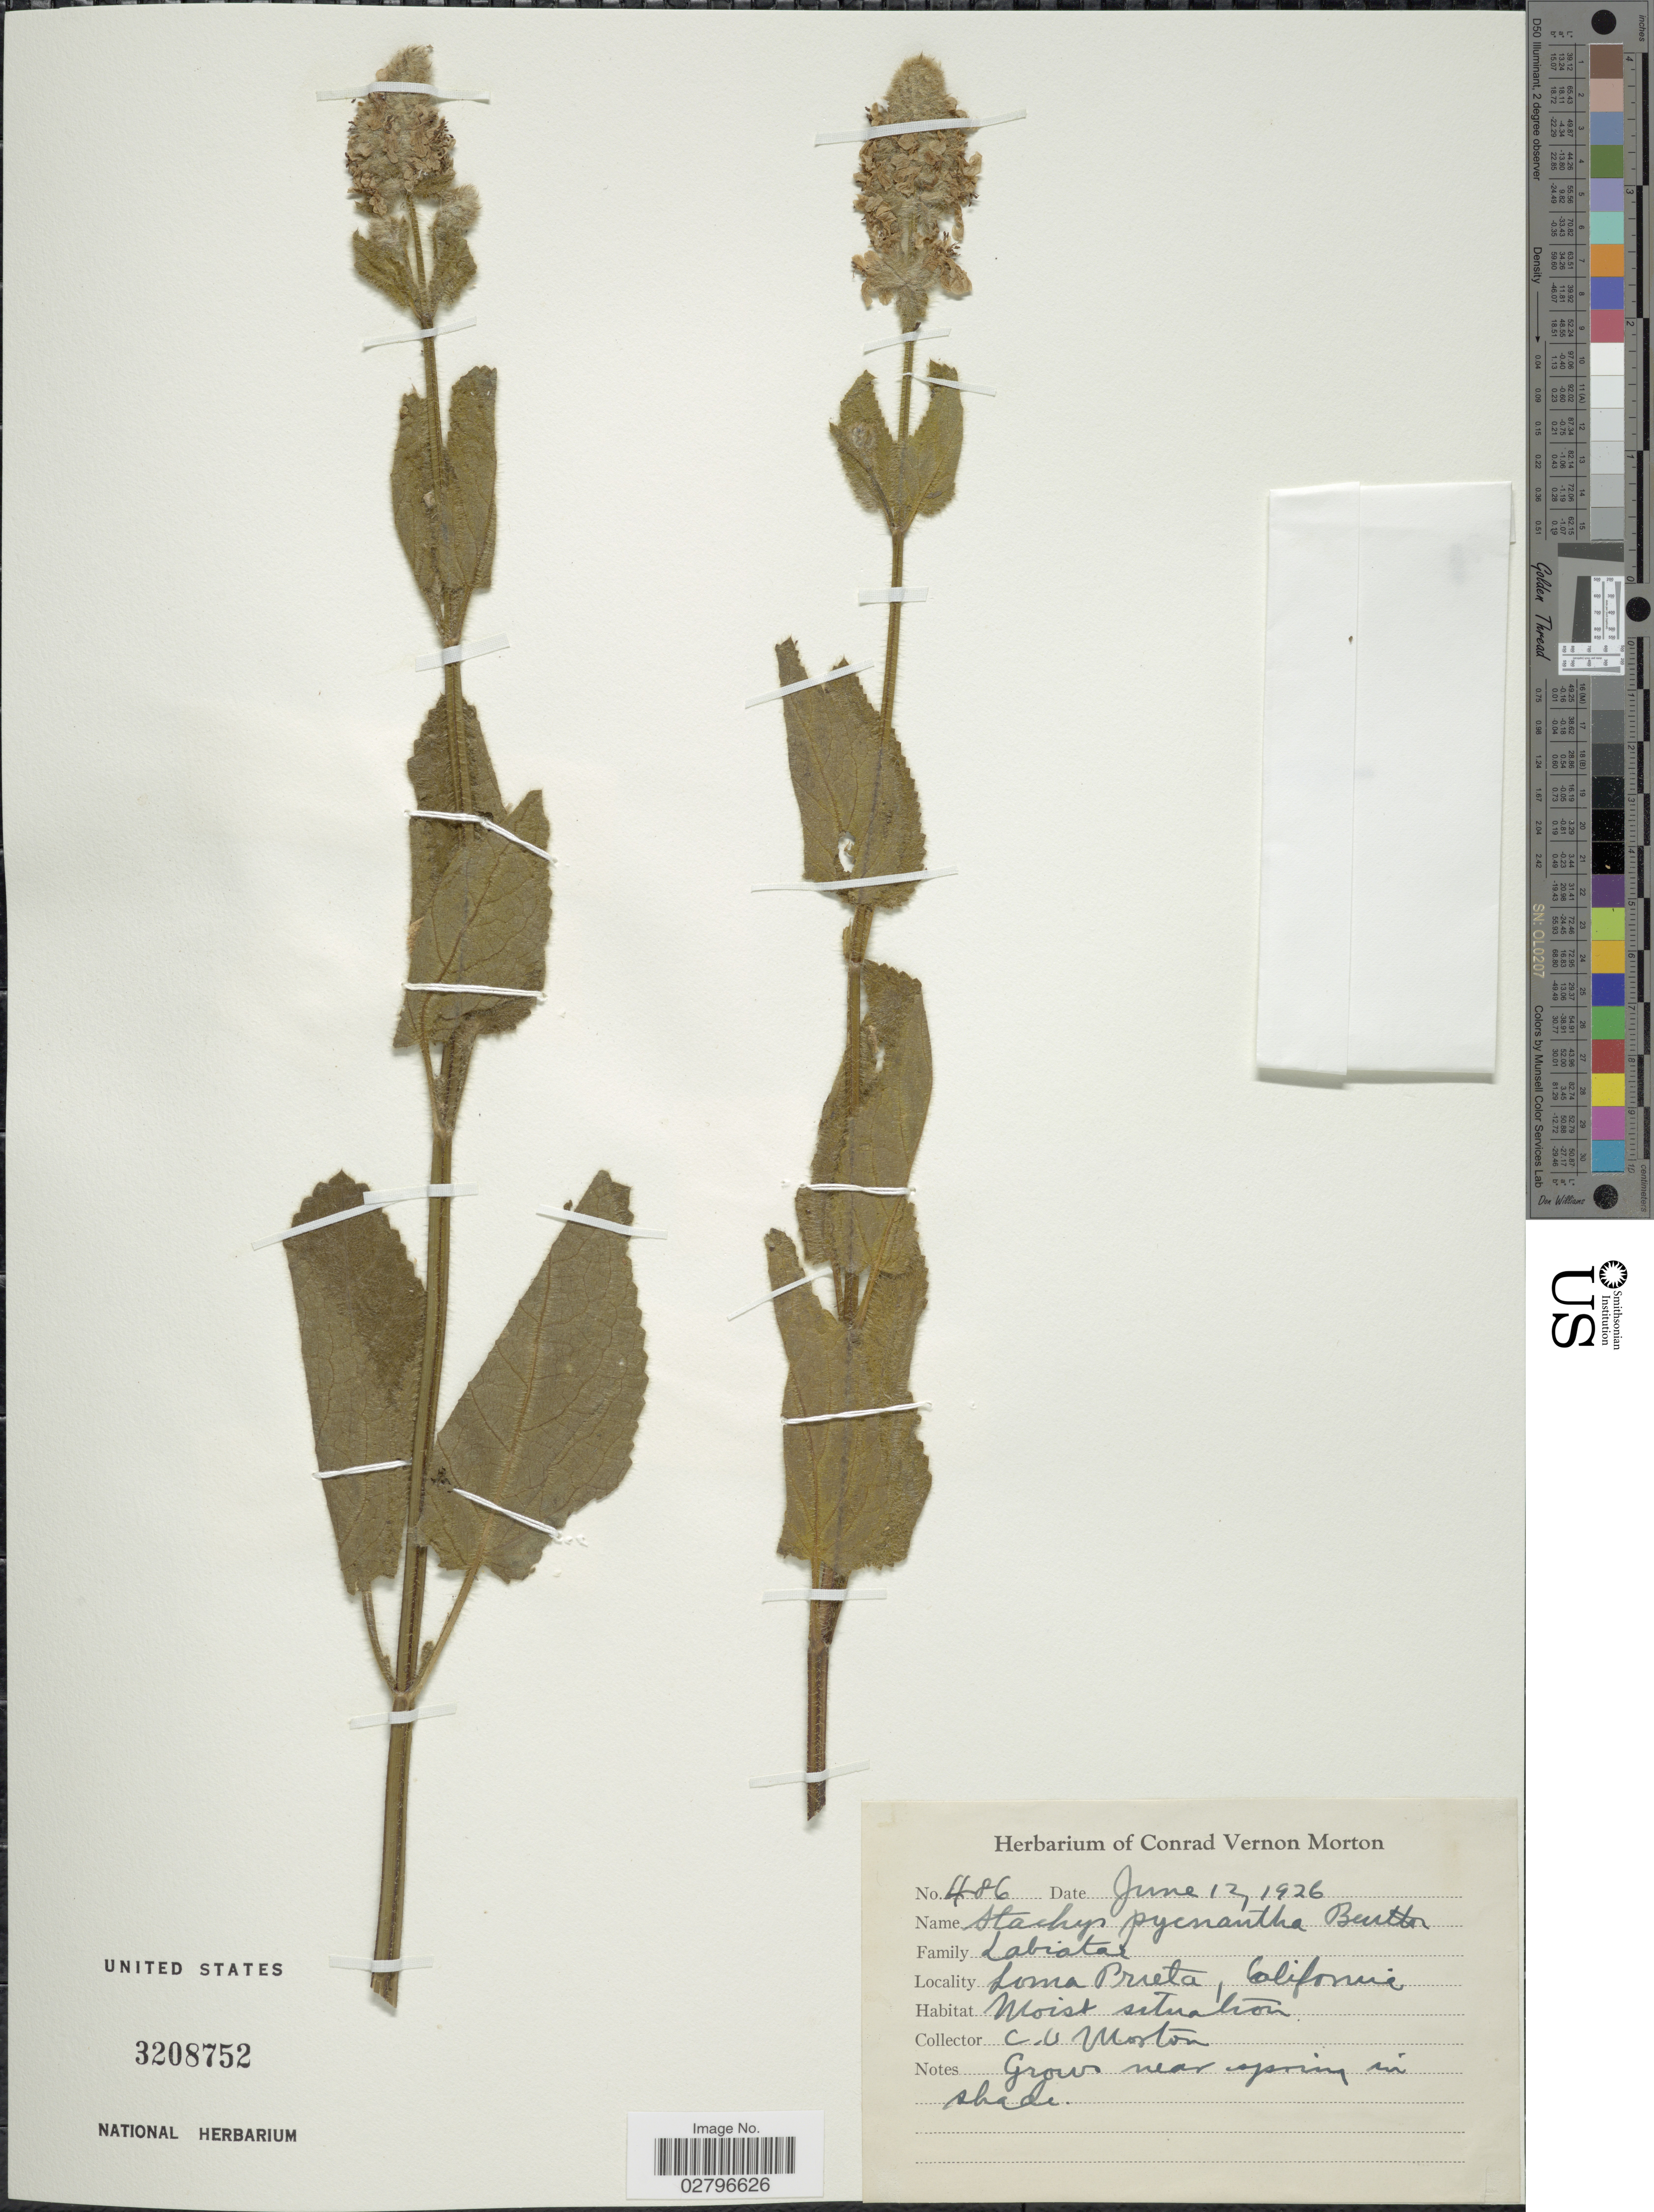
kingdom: Plantae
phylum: Tracheophyta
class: Magnoliopsida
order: Lamiales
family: Lamiaceae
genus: Stachys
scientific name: Stachys pycnantha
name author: Benth.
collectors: C. V. Morton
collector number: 486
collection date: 1926-06-12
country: United States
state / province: California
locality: Loma Prieta.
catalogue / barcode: US 3208752